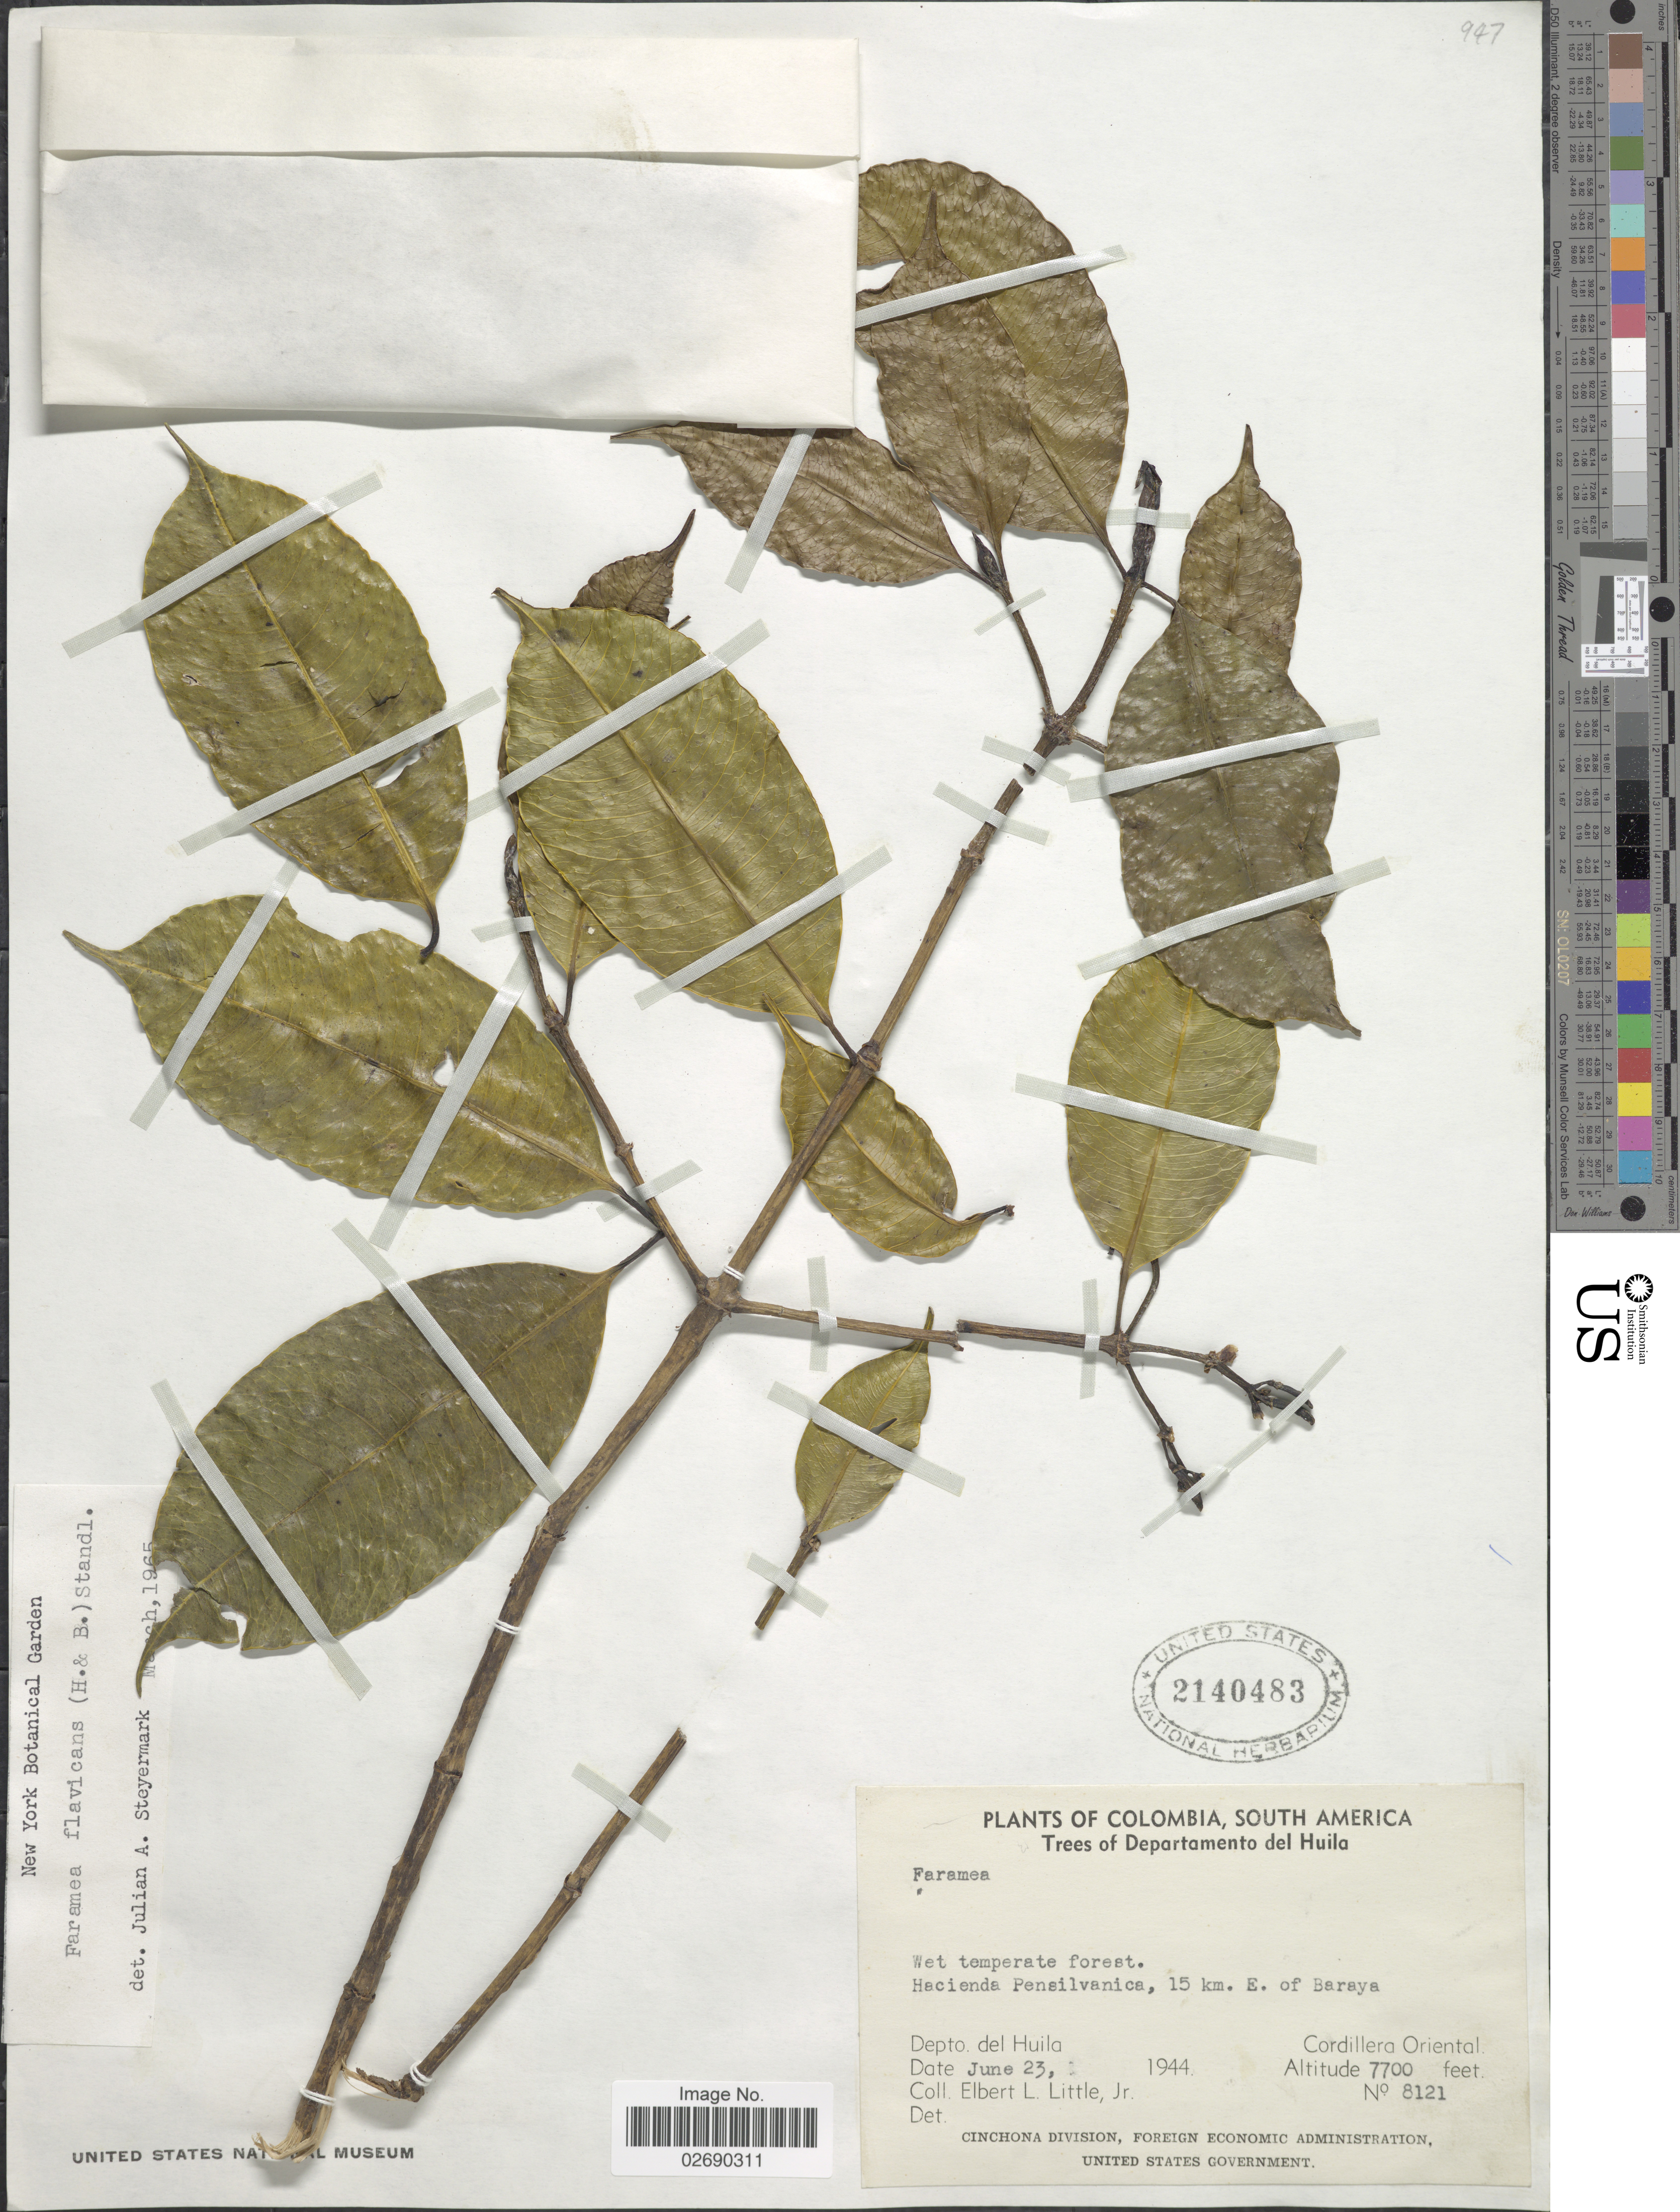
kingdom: Plantae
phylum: Tracheophyta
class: Magnoliopsida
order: Gentianales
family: Rubiaceae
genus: Faramea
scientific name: Faramea flavicans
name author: (Roem. & Schult.) Standl.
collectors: E. L. Little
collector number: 8121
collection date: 1944-06-23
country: Colombia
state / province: Huila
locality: Departamento del Huila, Wet temperate forest. Hacienda Pensilvanica, 15 km E of Baraya, Depto del Huila, Cordillera Central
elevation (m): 2347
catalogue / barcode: US 2140483